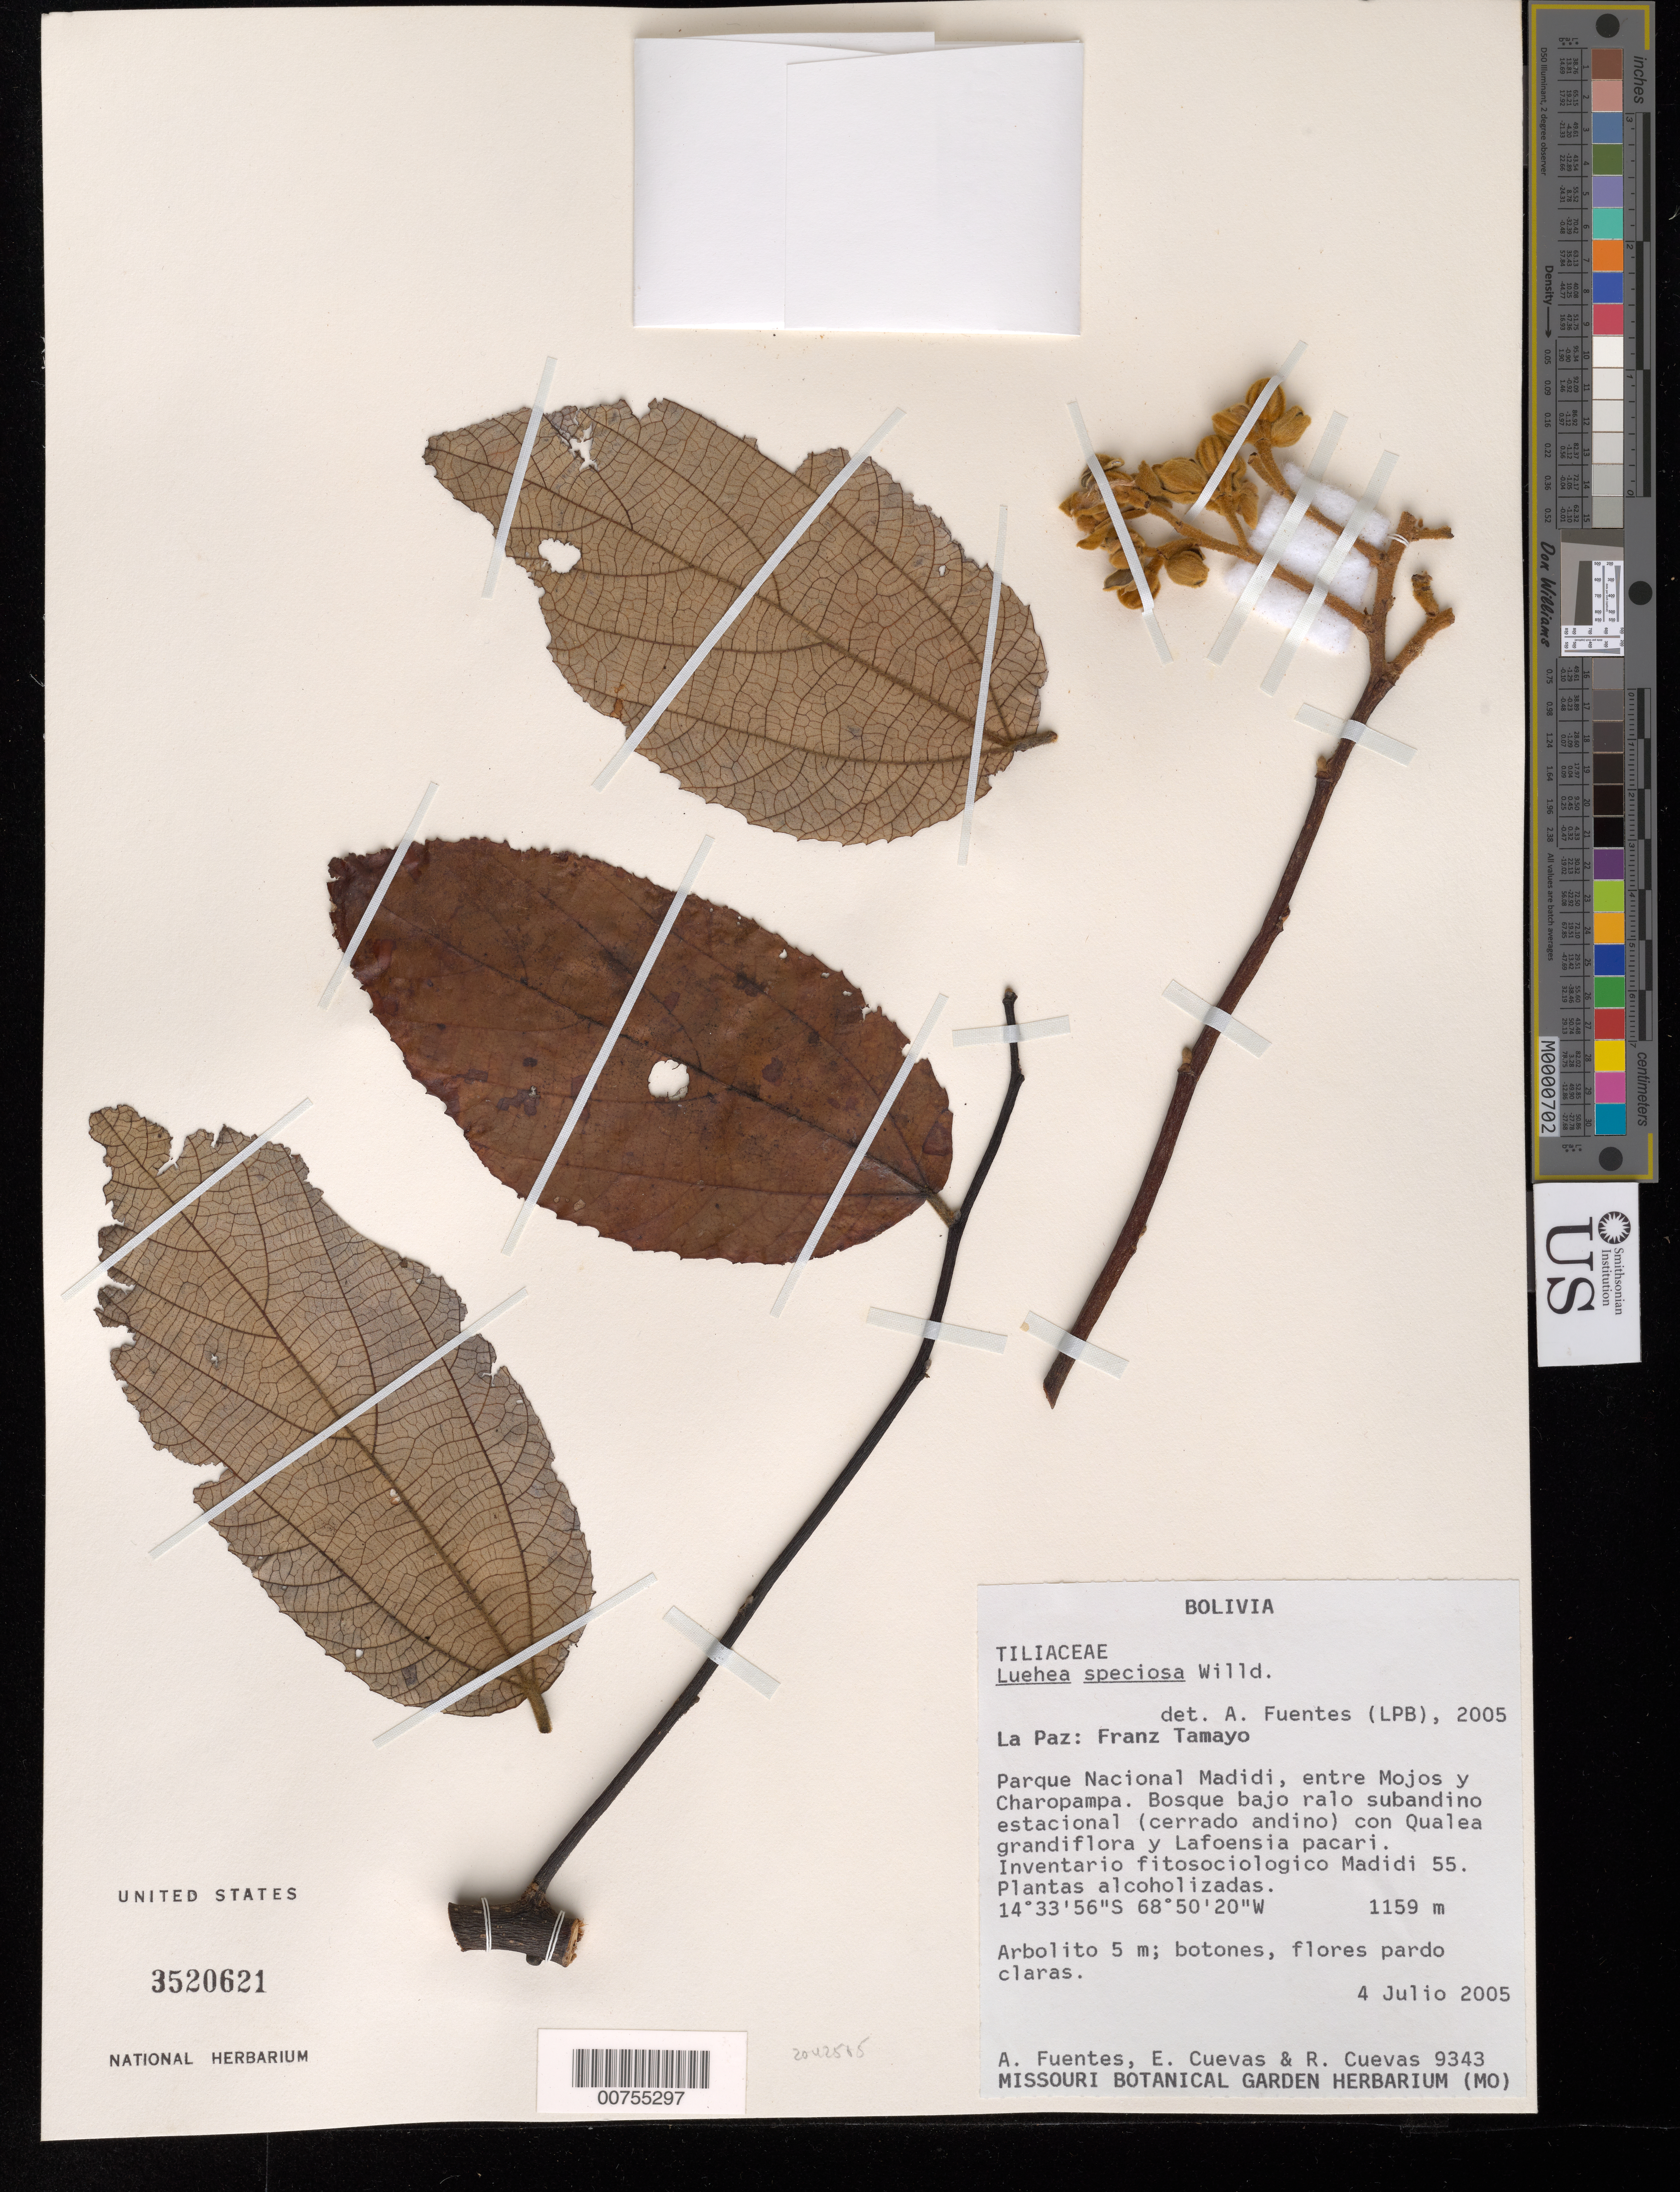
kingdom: Plantae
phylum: Tracheophyta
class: Magnoliopsida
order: Malvales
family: Malvaceae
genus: Luehea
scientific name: Luehea speciosa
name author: Willd.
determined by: Fuentes, A.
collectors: A. Fuentes, E. Cuevas & R. Cuevas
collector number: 9343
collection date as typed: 04 Jul 2005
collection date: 2005-07-04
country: Bolivia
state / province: La Paz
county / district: Franz Tamayo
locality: Parque nacional Madidi, entre Mojos y Charopampa.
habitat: Bosque bajo ralo subandino estacional (cerrado andino).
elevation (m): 1159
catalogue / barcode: US 3520621